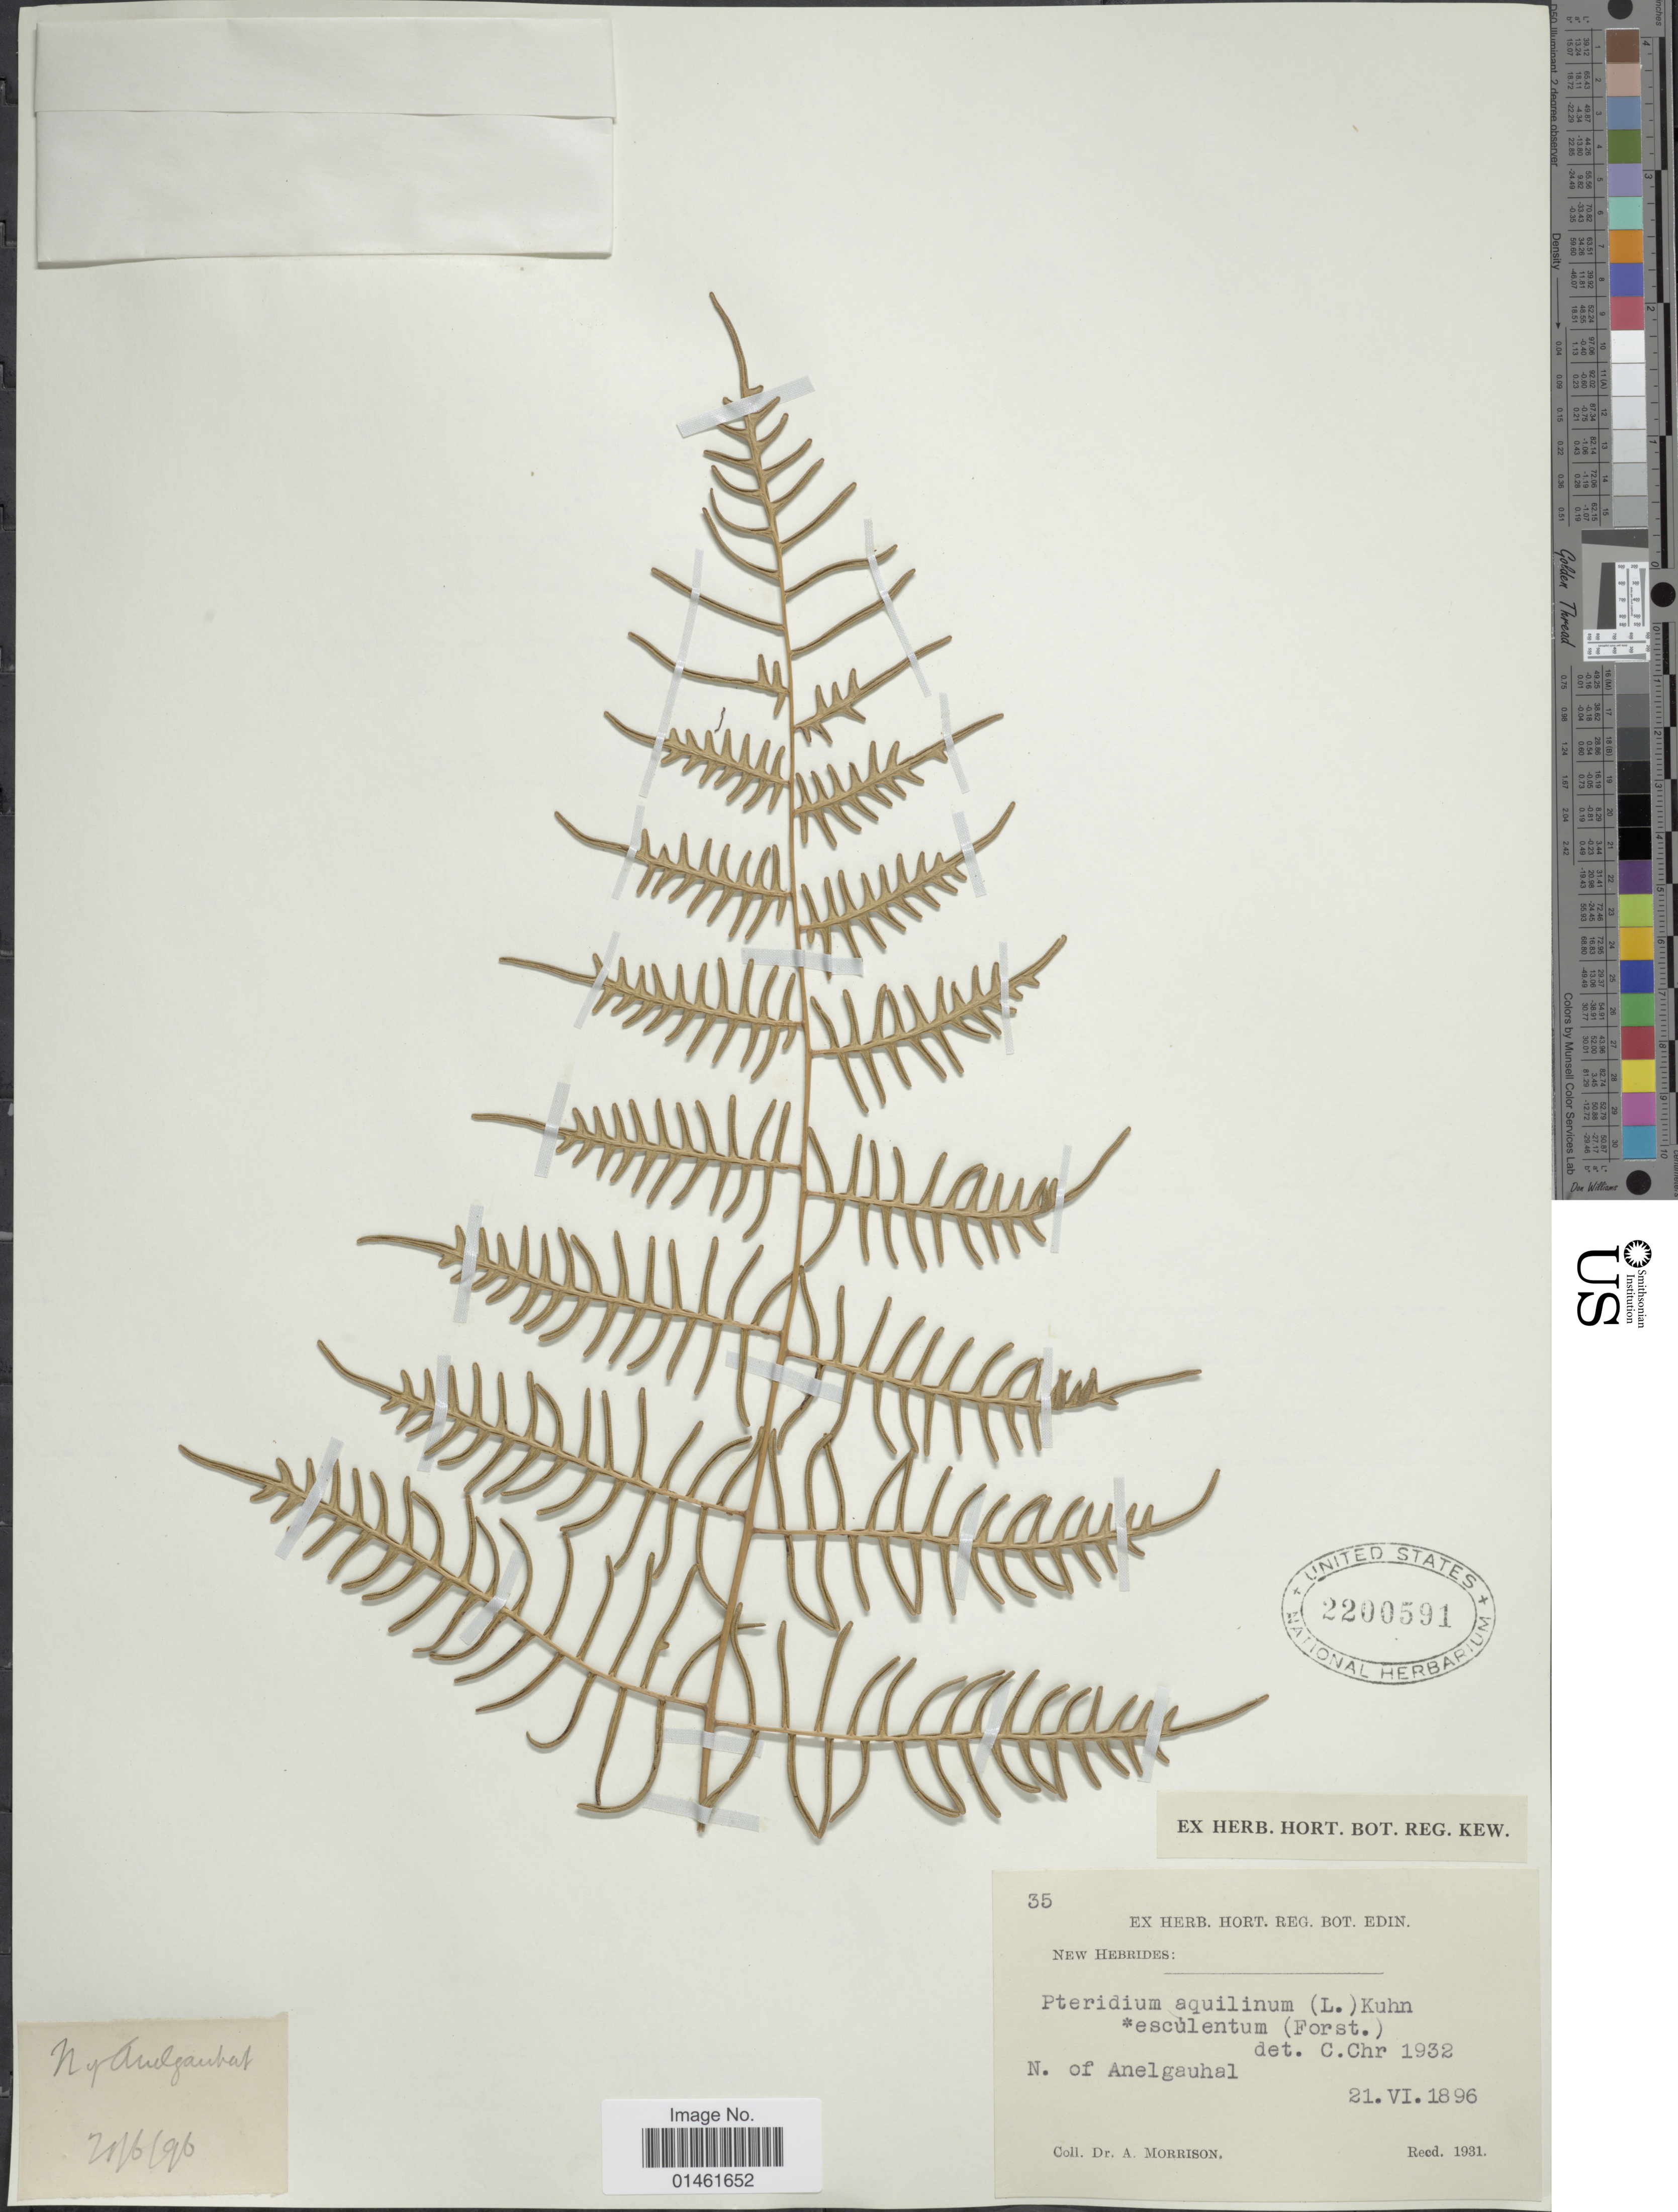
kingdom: Plantae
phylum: Tracheophyta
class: Polypodiopsida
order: Polypodiales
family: Dennstaedtiaceae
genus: Pteridium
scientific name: Pteridium esculentum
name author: (G. Forst.) Cockayne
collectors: A. Morrison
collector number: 35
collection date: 1896-06-21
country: Vanuatu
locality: New Hebrides, N. of Anelgauhal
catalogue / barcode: US 2200591